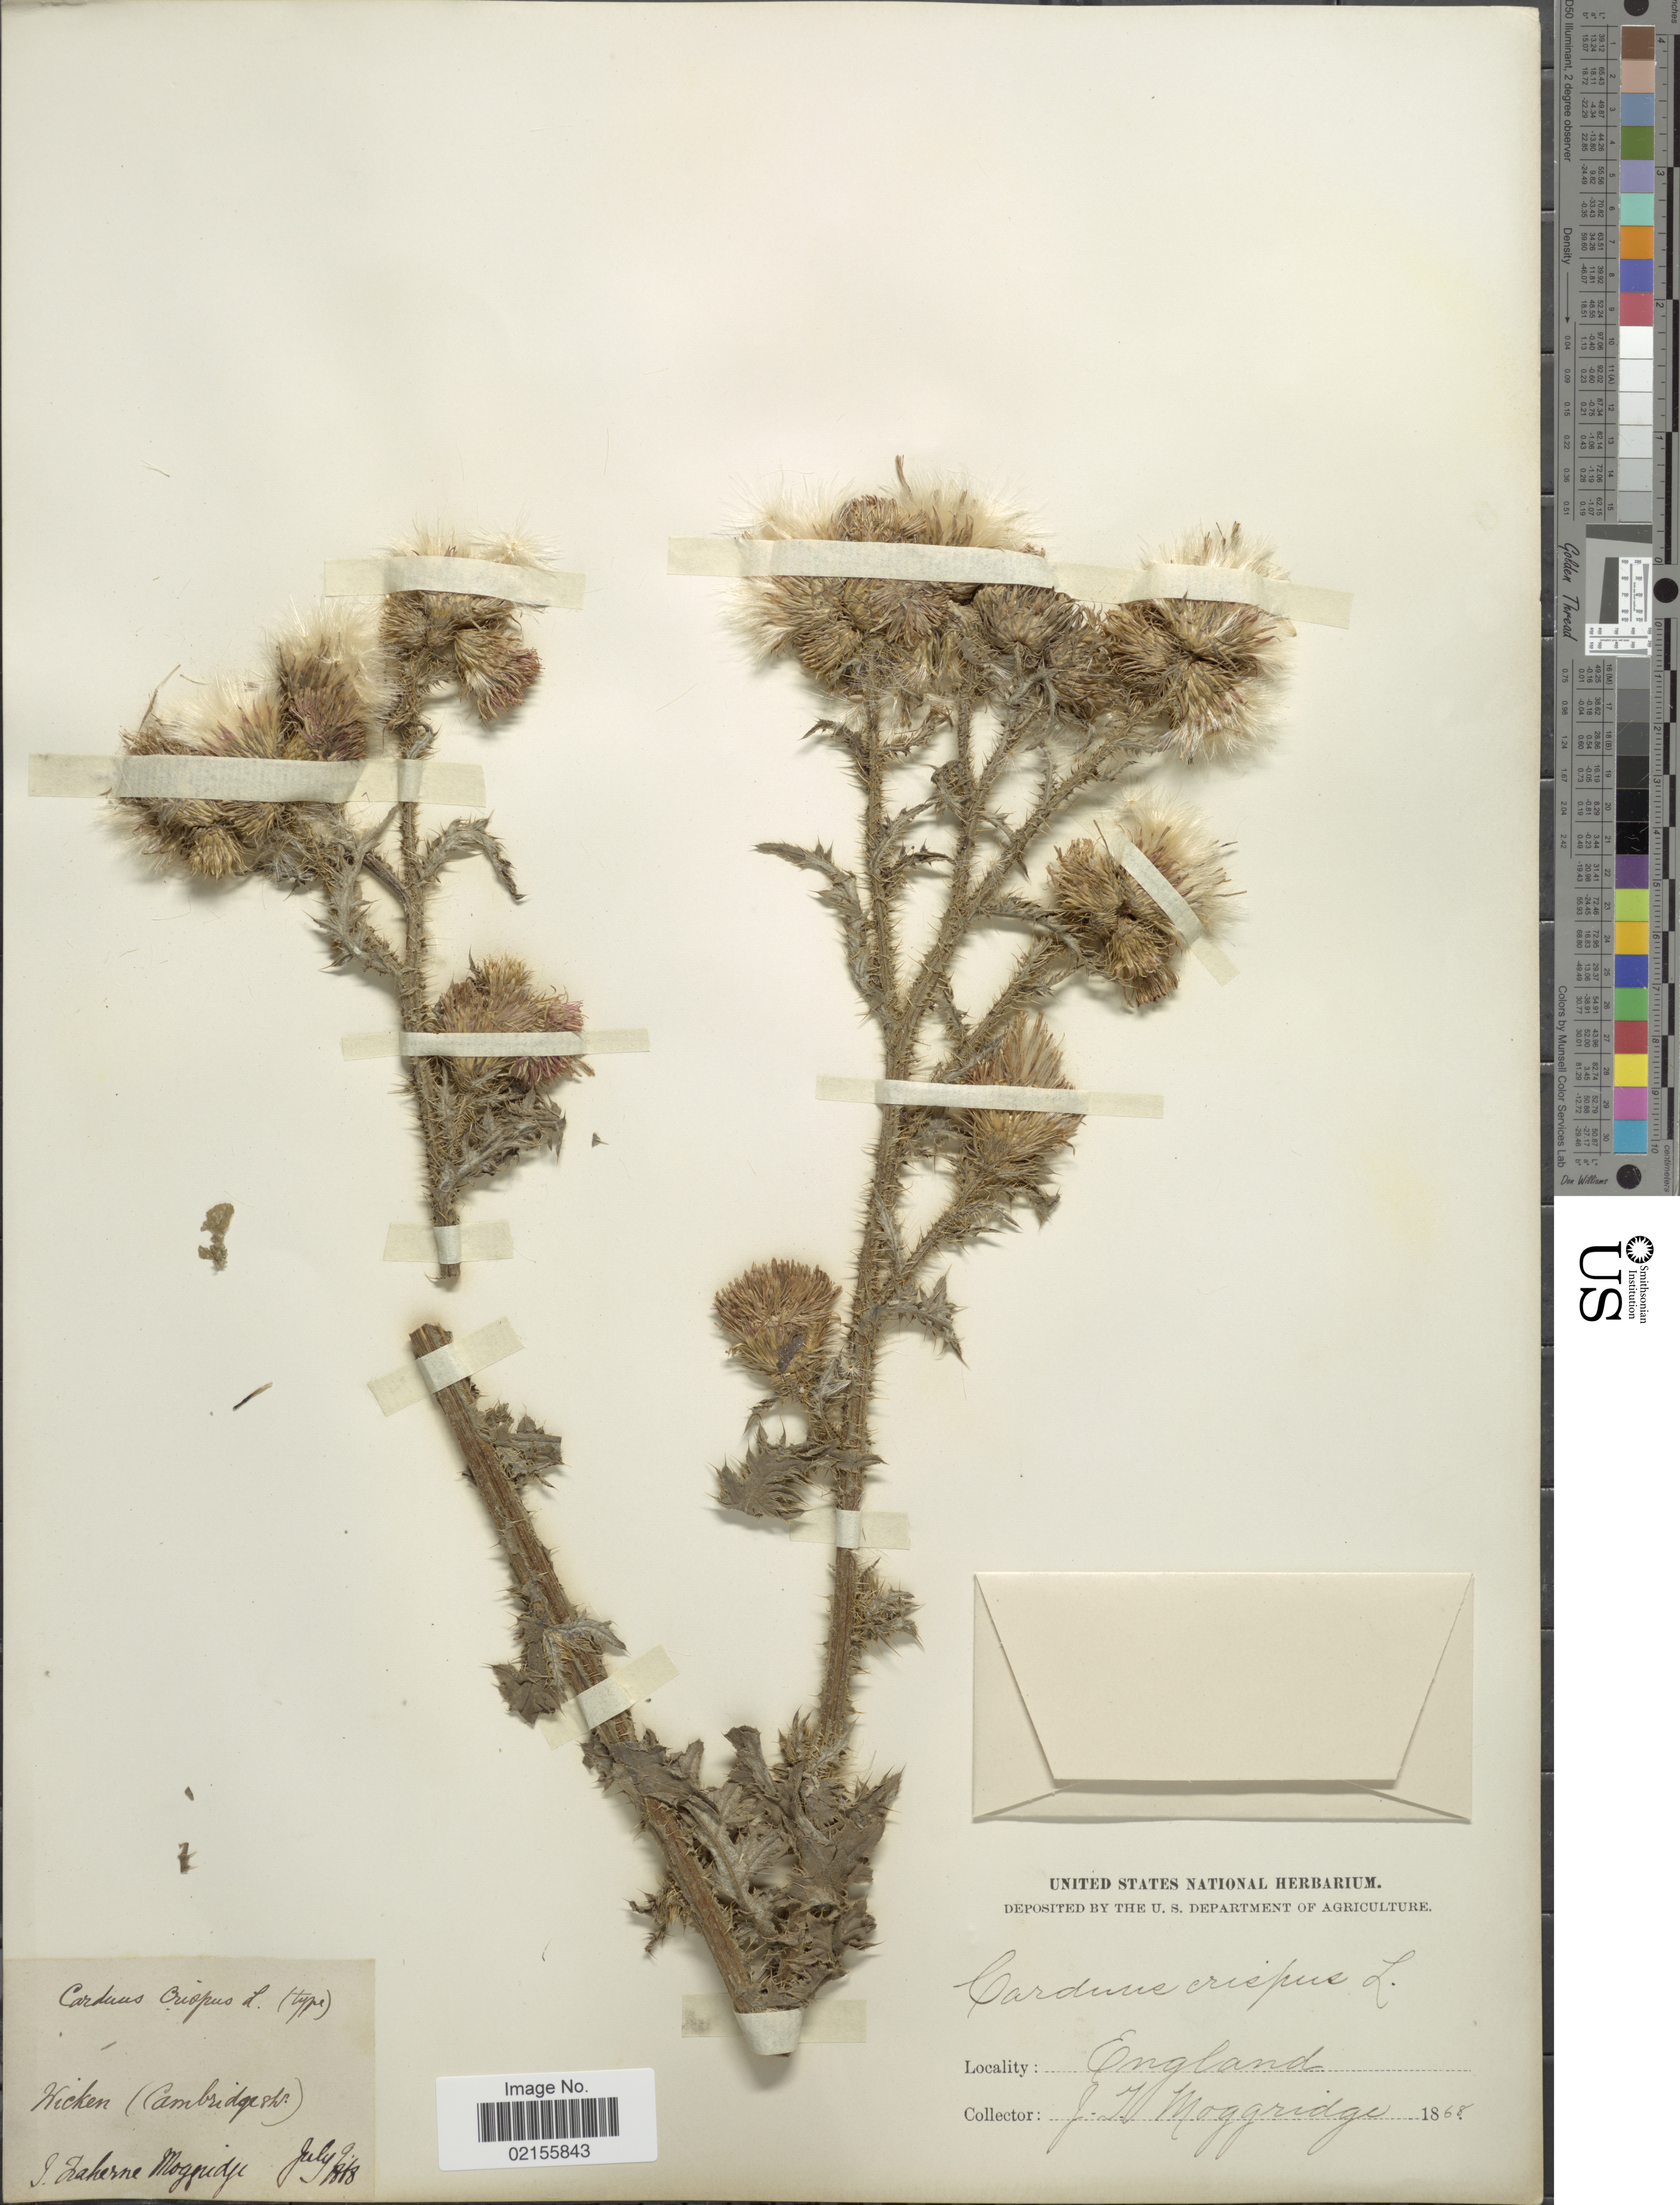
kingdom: Plantae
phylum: Tracheophyta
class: Magnoliopsida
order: Asterales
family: Asteraceae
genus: Carduus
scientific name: Carduus crispus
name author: L.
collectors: J. T. Moggridge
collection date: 1868-07-09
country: United Kingdom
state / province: England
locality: Wicken (Cambridge)